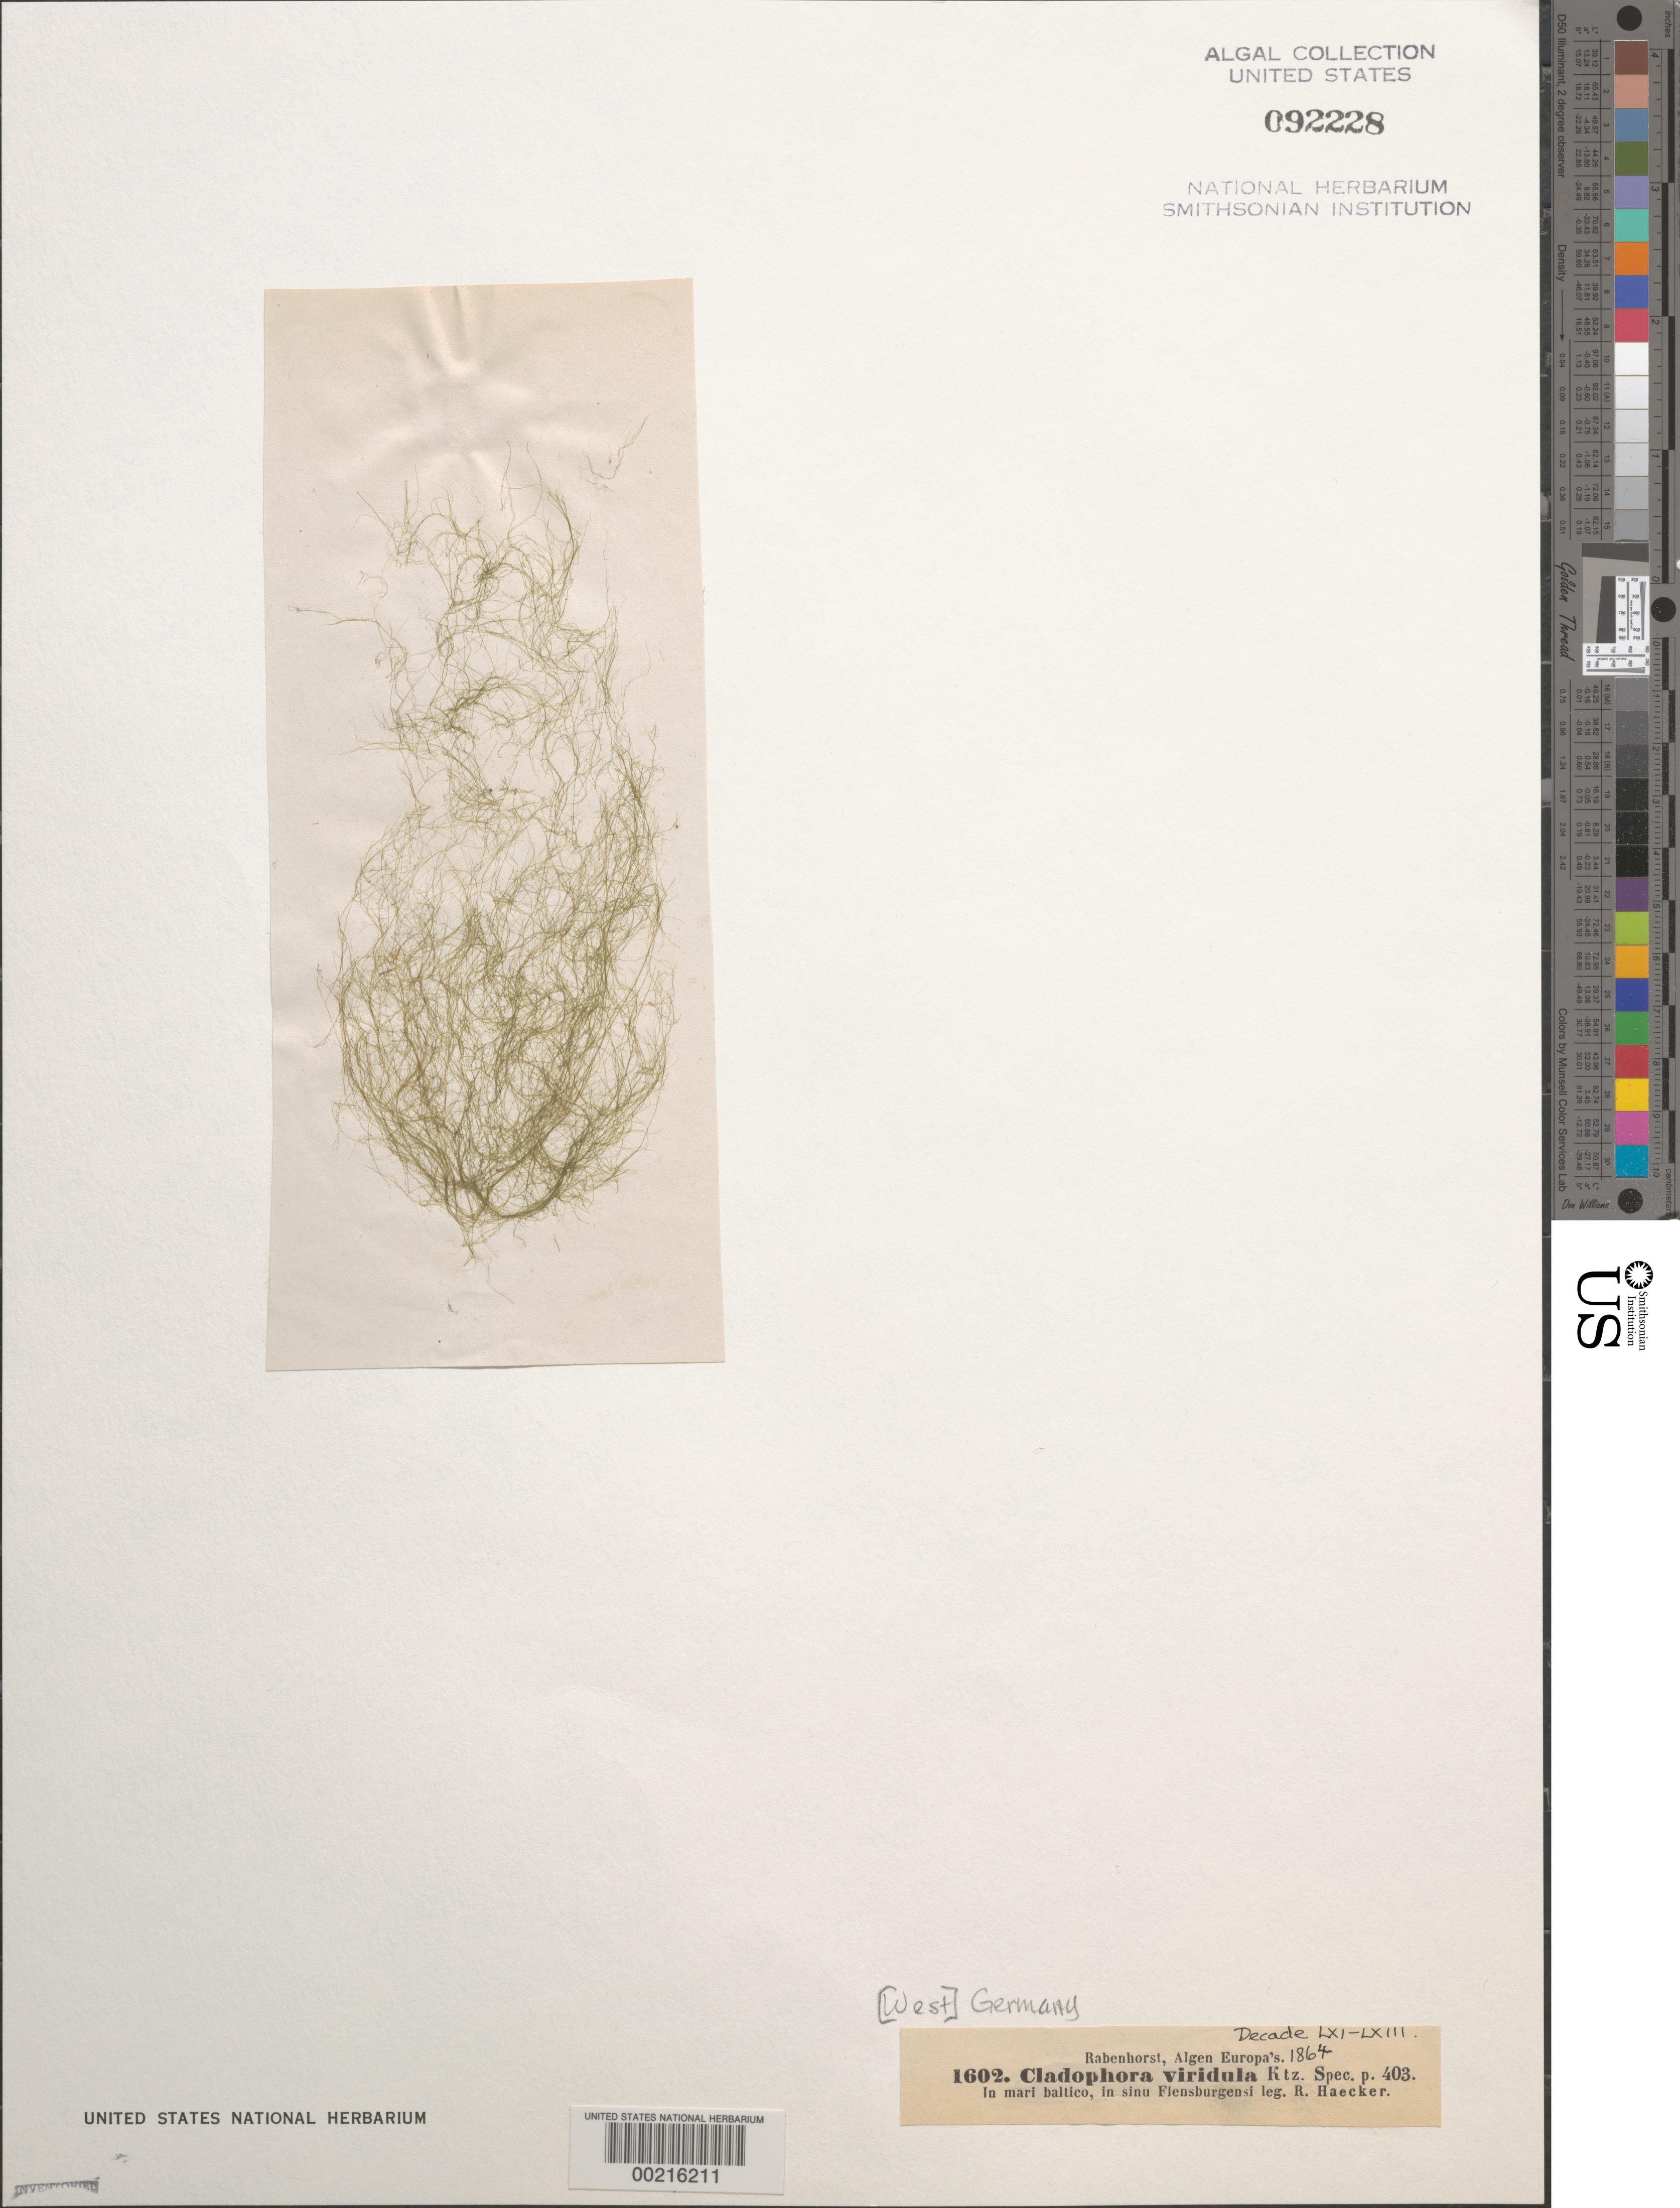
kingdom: Plantae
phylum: Chlorophyta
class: Ulvophyceae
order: Cladophorales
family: Cladophoraceae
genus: Cladophora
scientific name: Cladophora sericea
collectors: R. Haecker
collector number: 1602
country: Germany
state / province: Schleswig-Holstein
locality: Baltic Sea (Mari baltico), Flensburger Forde (Sinu Flensburgensi)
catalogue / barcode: US 92228